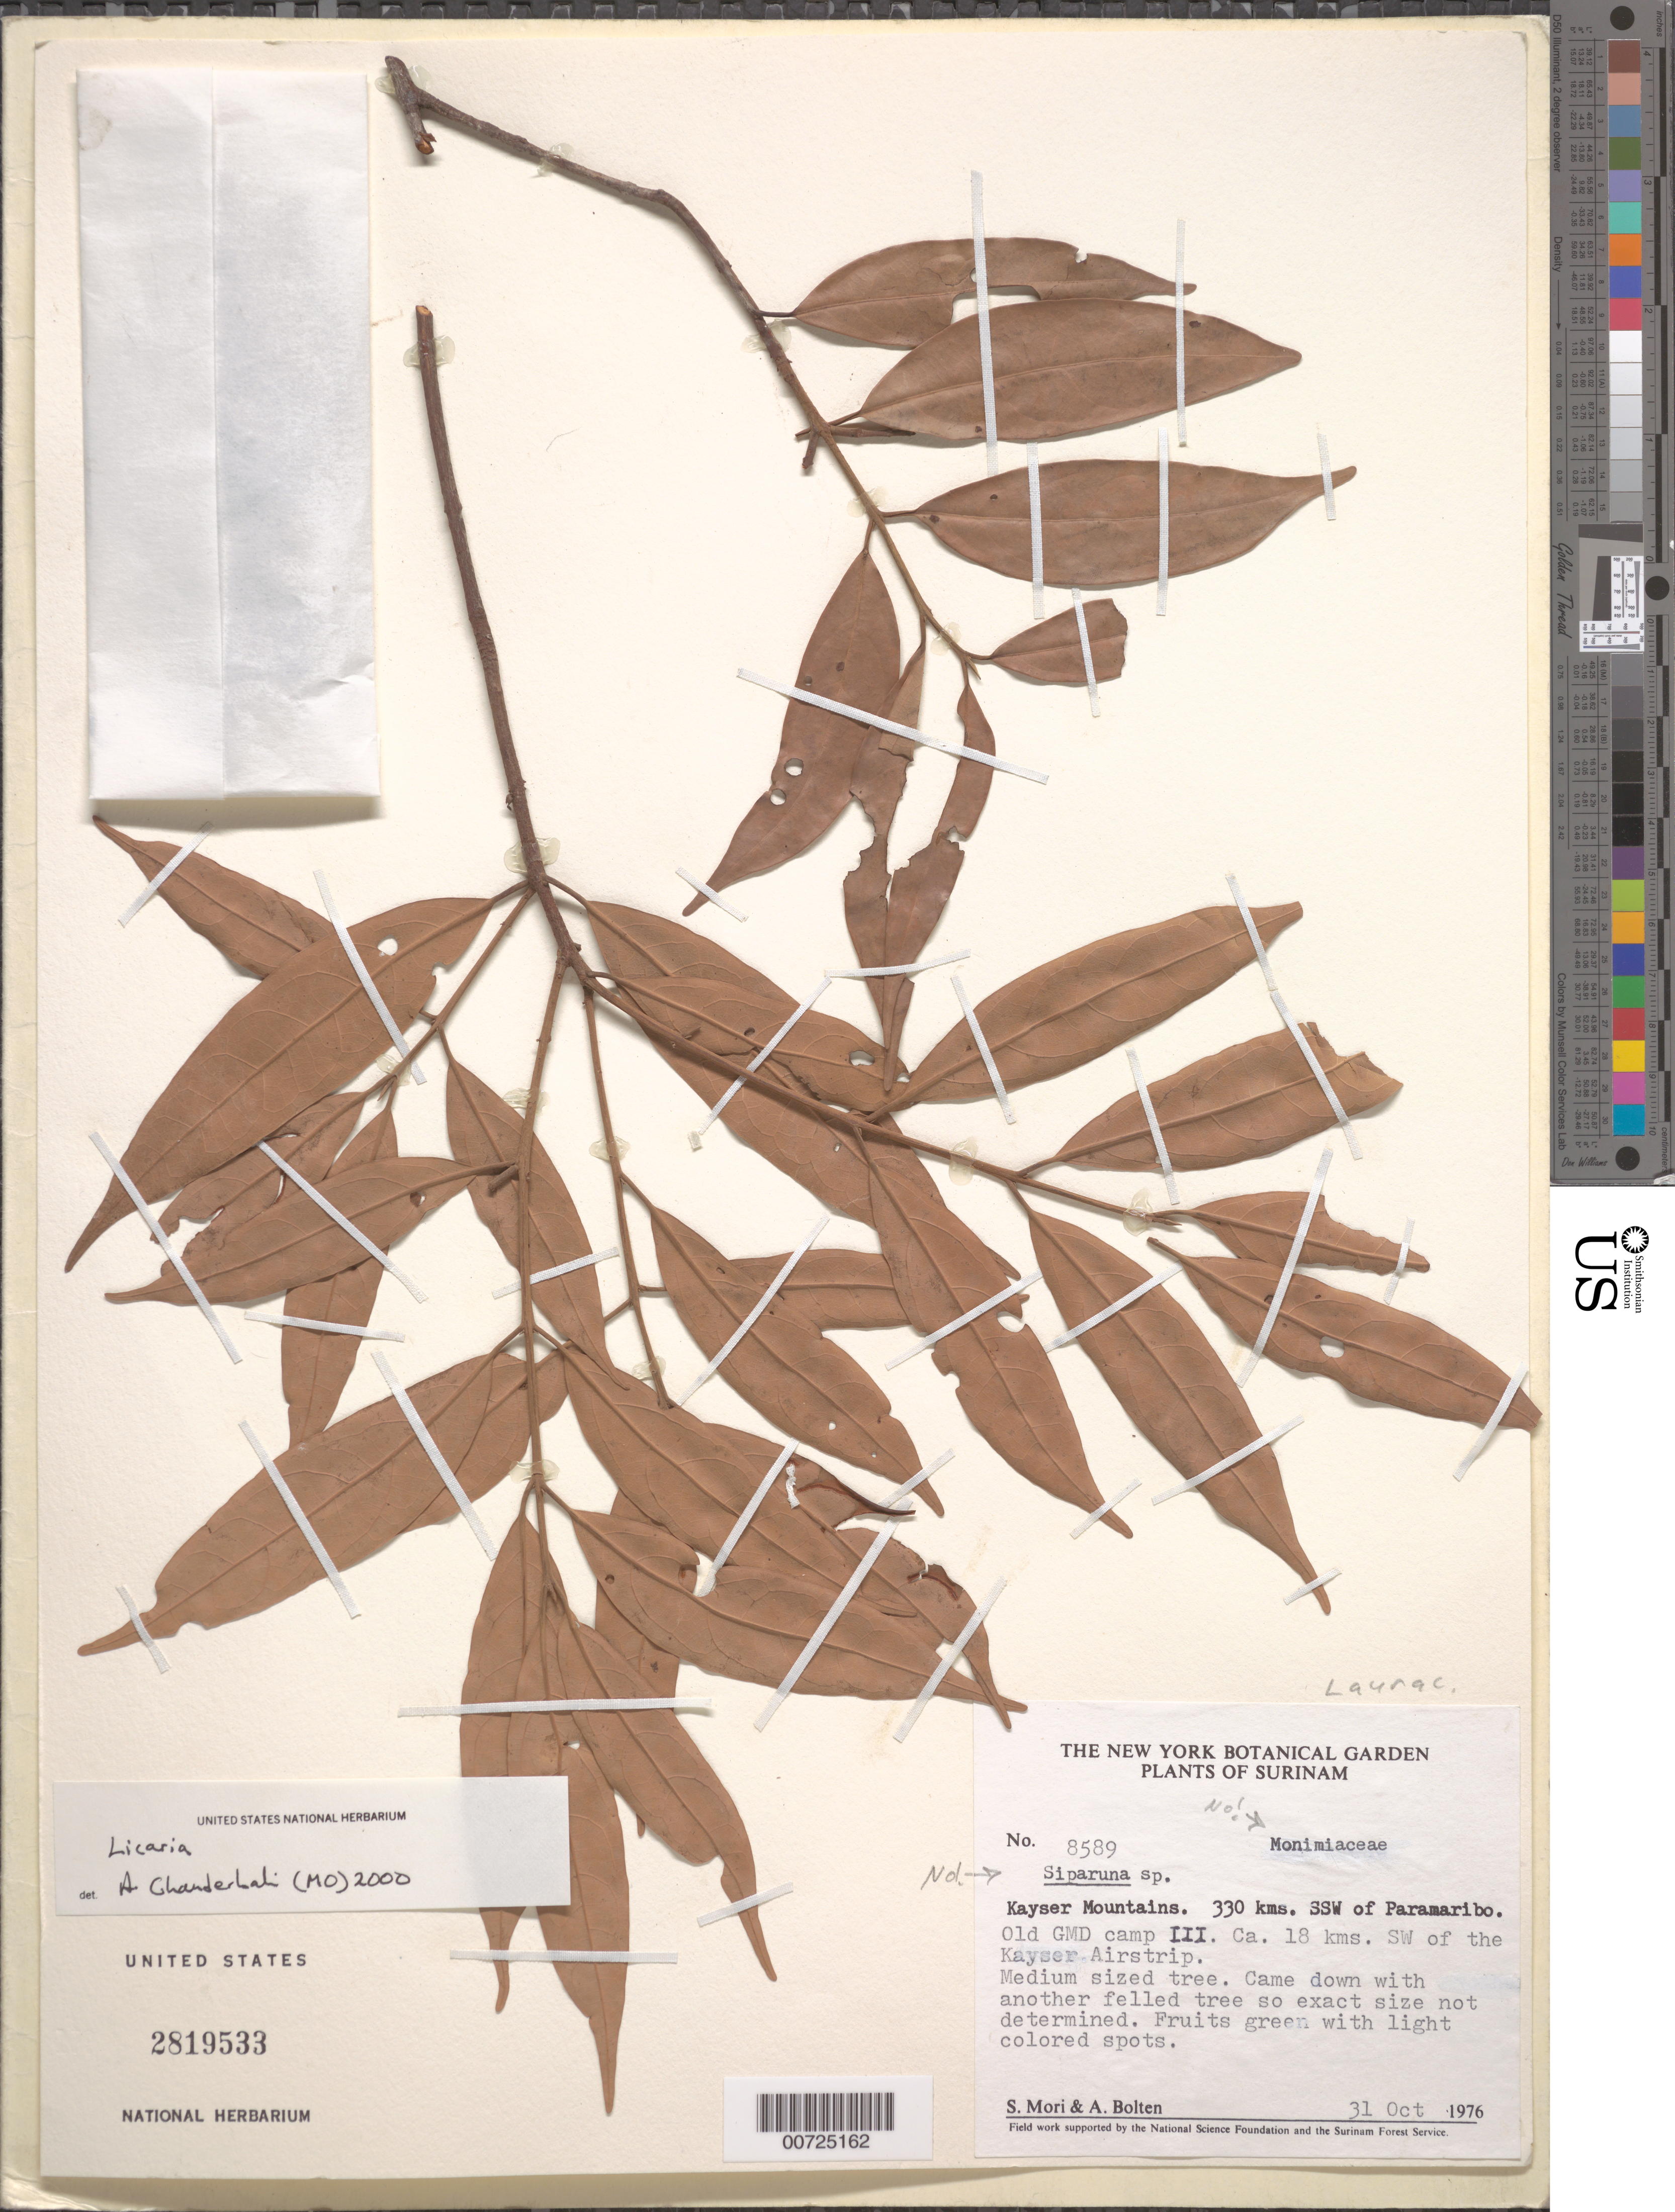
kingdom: Plantae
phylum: Tracheophyta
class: Magnoliopsida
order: Laurales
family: Lauraceae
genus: Licaria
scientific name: Licaria sp.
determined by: Chanderbali, Andre Shashi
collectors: S. Mori & A. Bolten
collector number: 8589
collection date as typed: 31-Oct-76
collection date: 1976-10-31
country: Suriname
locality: Kayser Mountains, 330 Km SSW of Paramaribo, 18 km SW of Kayser Airstrip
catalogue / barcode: US 2819533